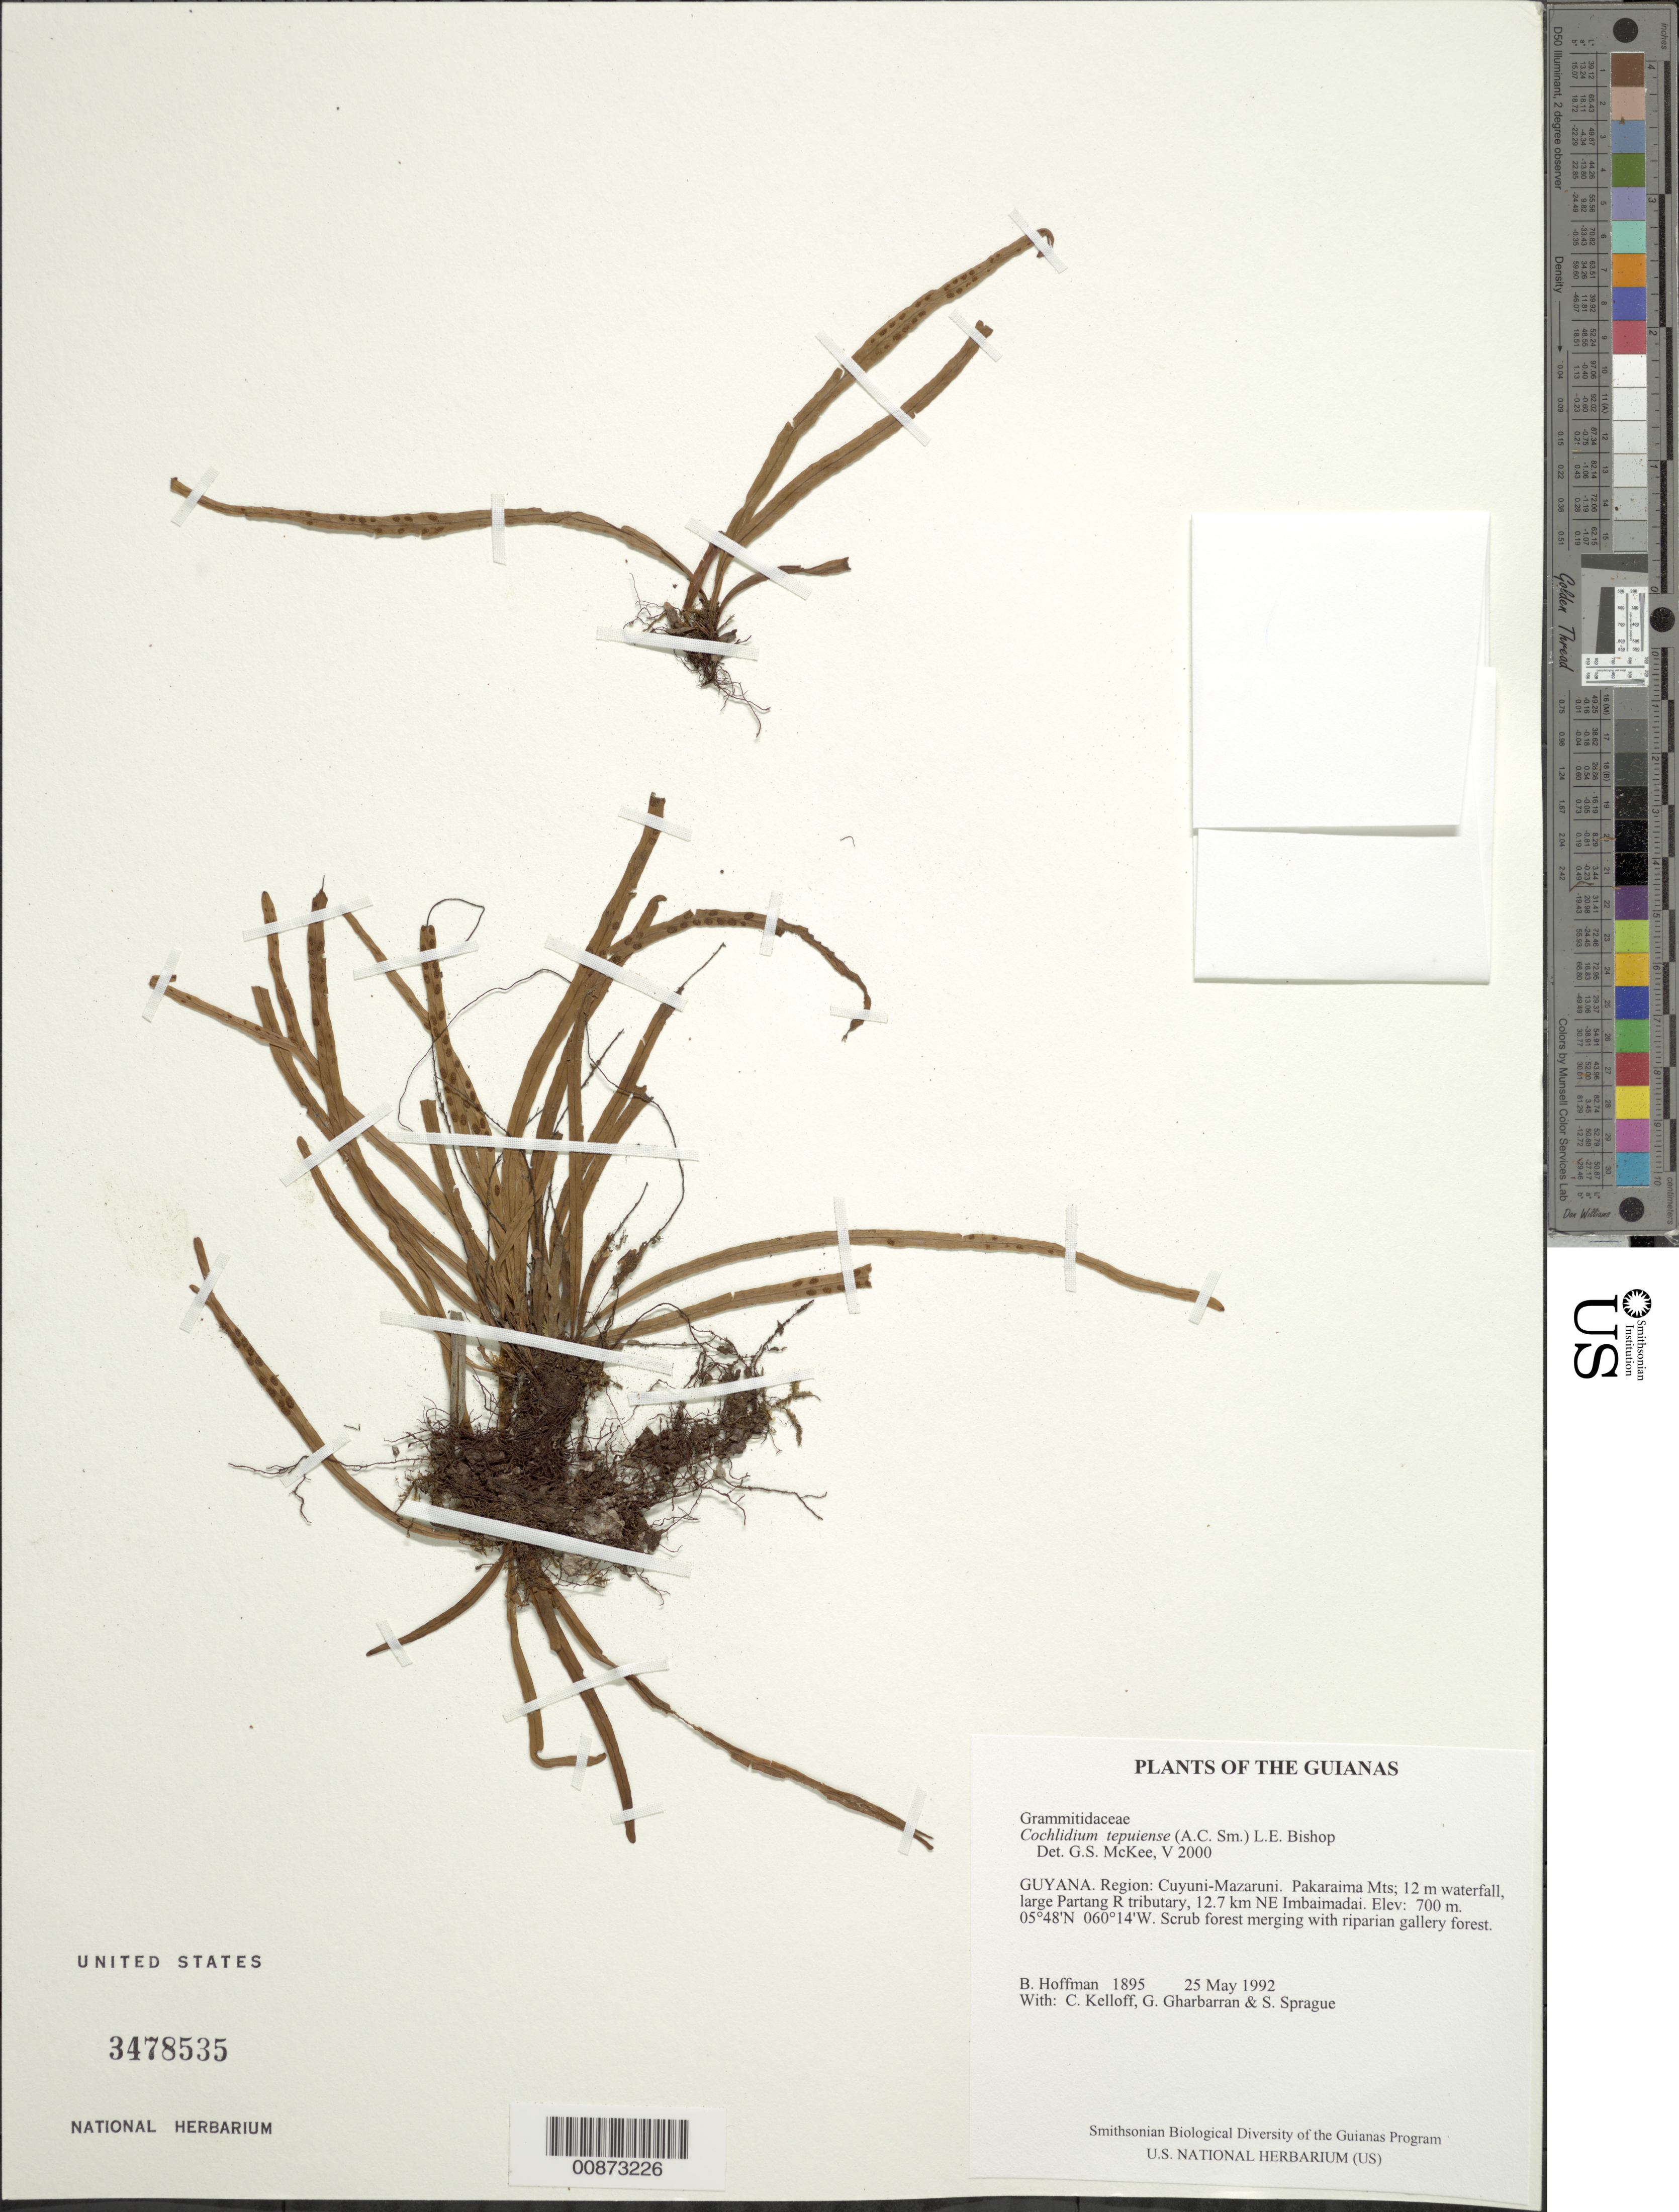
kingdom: Plantae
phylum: Tracheophyta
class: Polypodiopsida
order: Polypodiales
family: Polypodiaceae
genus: Cochlidium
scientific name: Cochlidium tepuiense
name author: (A.C. Sm.) L.E. Bishop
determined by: McKee, G. S., (US), NMNH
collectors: B. Hoffman, C. L. Kelloff, G. Gharbarran & S. Sprague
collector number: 1895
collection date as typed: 25 May 1992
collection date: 1992-05-25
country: Guyana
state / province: Cuyuni-Mazaruni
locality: Pakaraima Mts; 12 m waterfall, large Partang River tributary, 12.7 km NE of Imbaimadai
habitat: Scrub forest merging with riparian gallery forest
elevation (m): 700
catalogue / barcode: US 3478535